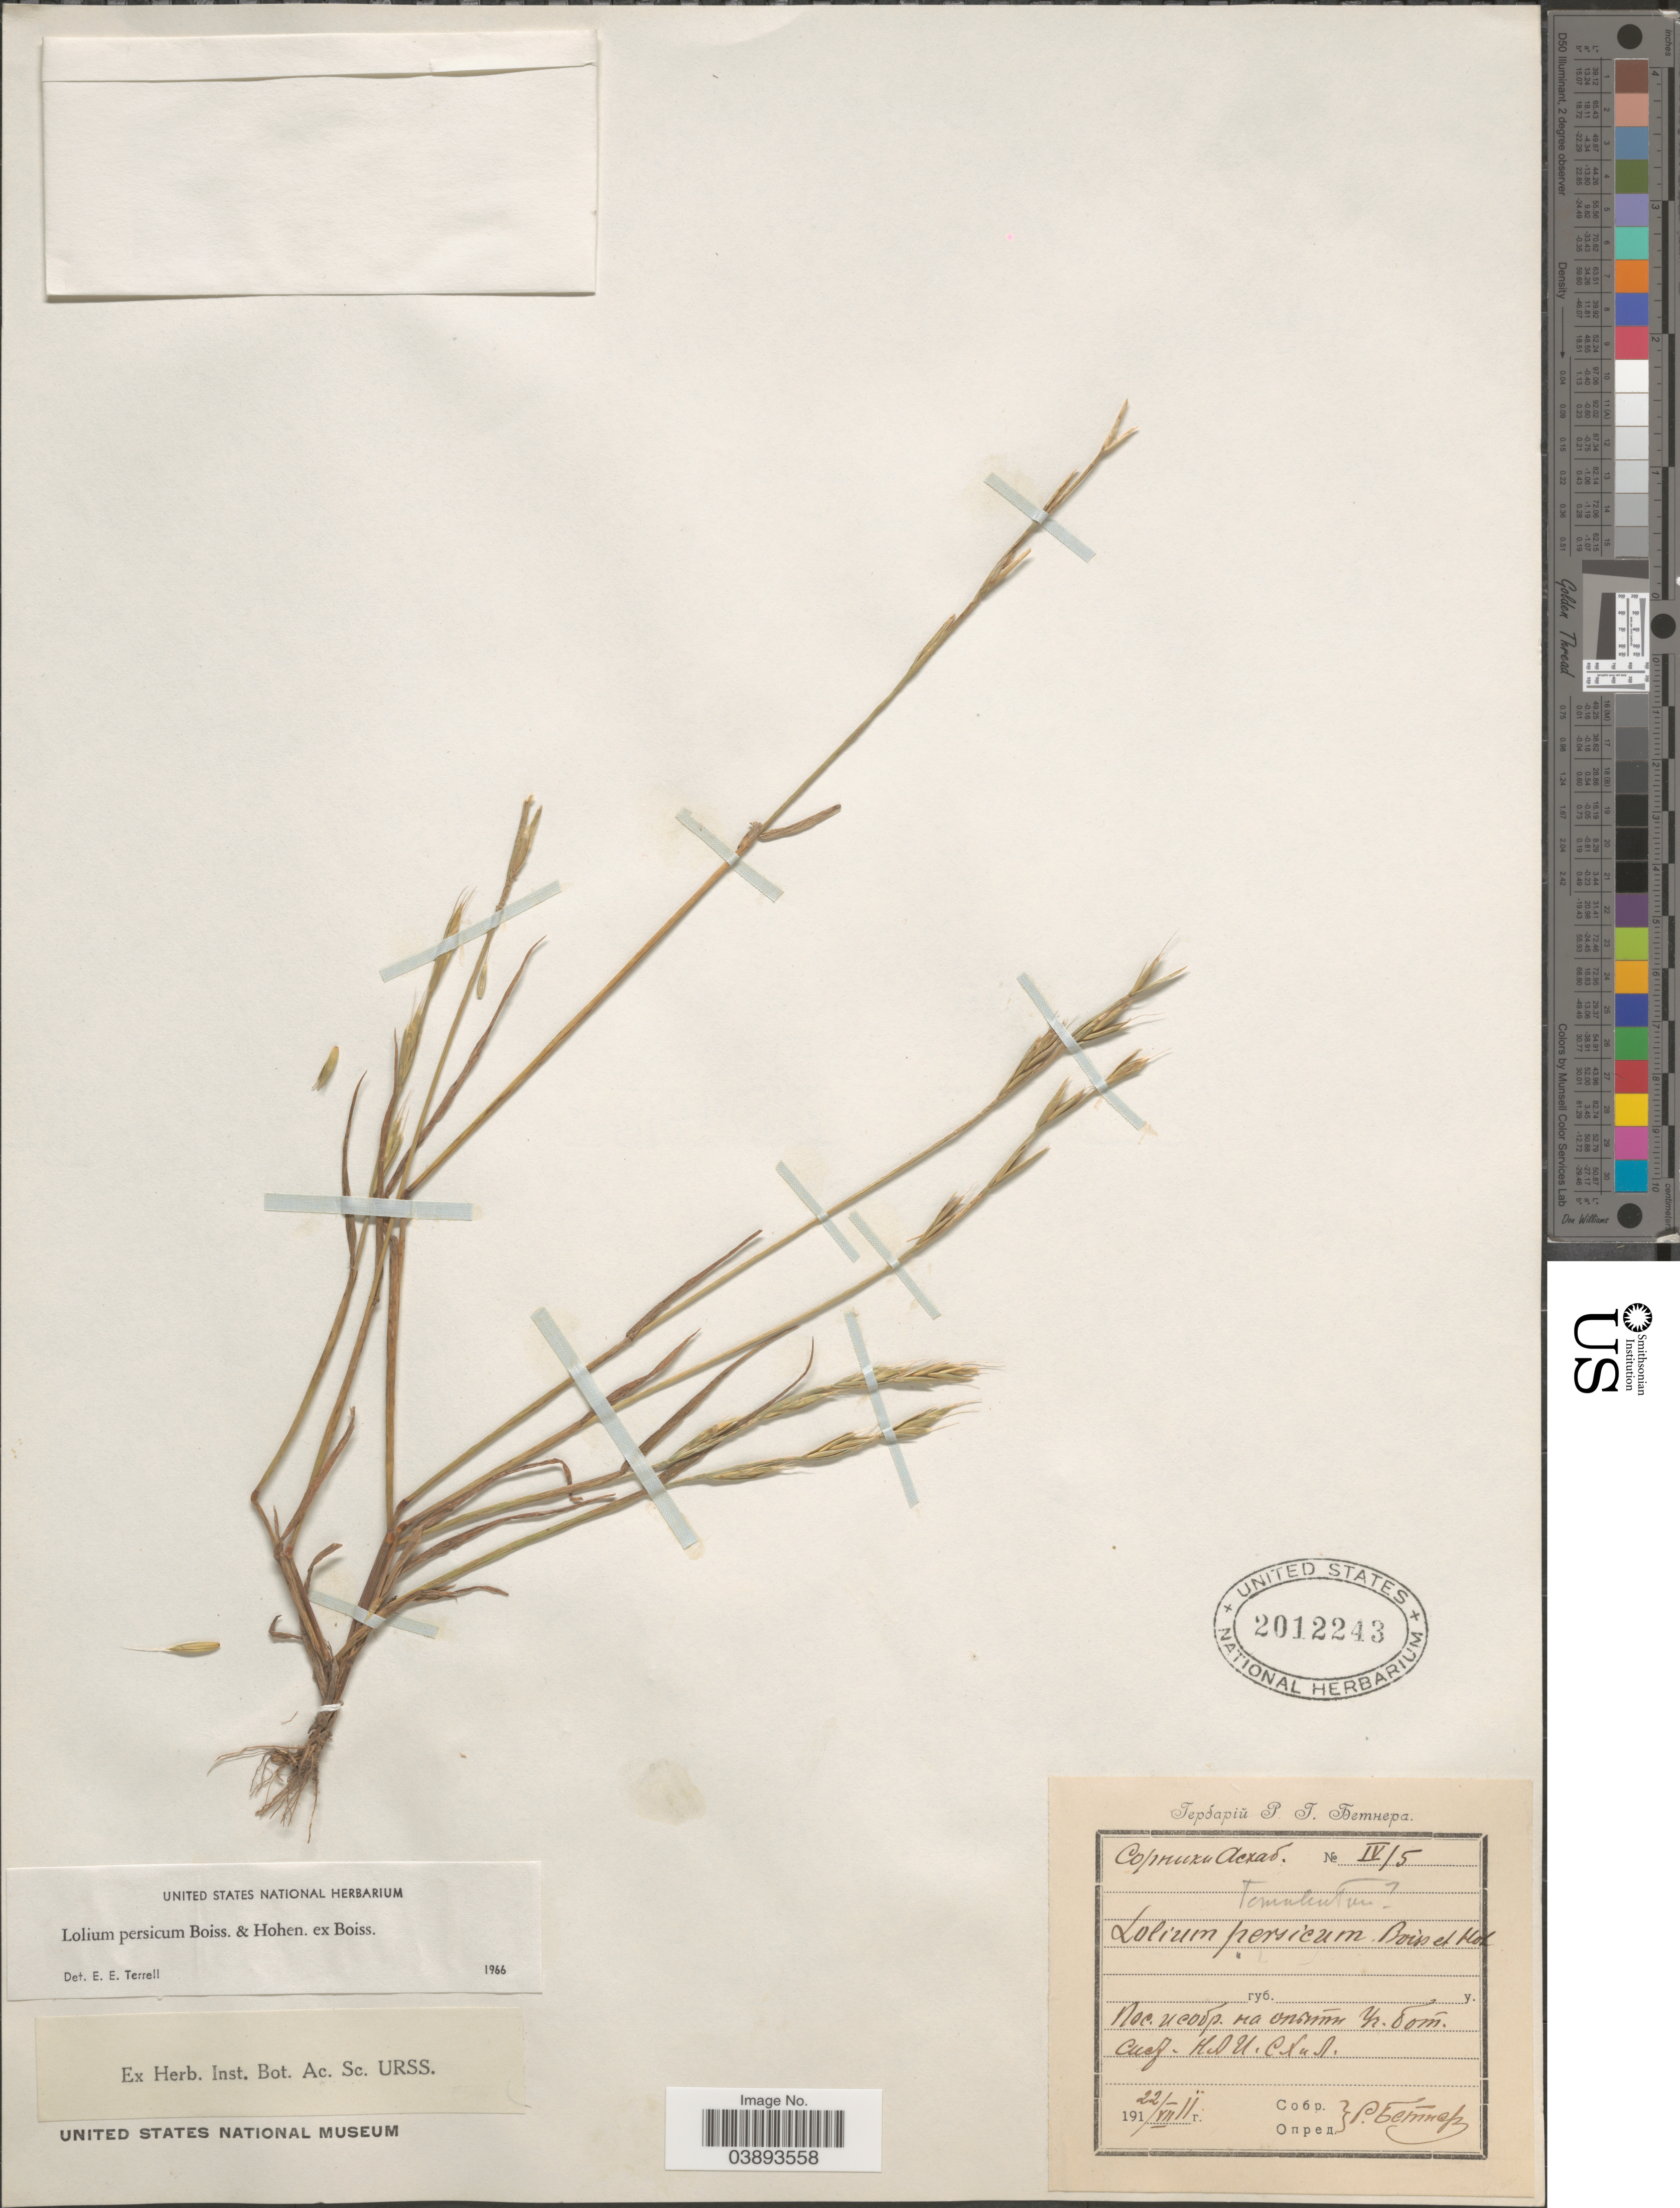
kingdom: Plantae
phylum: Tracheophyta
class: Liliopsida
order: Poales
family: Poaceae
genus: Lolium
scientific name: Lolium persicum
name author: Boiss. & Hohen.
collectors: R. Betner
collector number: IV/5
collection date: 1911-07-22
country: Turkmenistan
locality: Ashgabat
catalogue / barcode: US 2012243